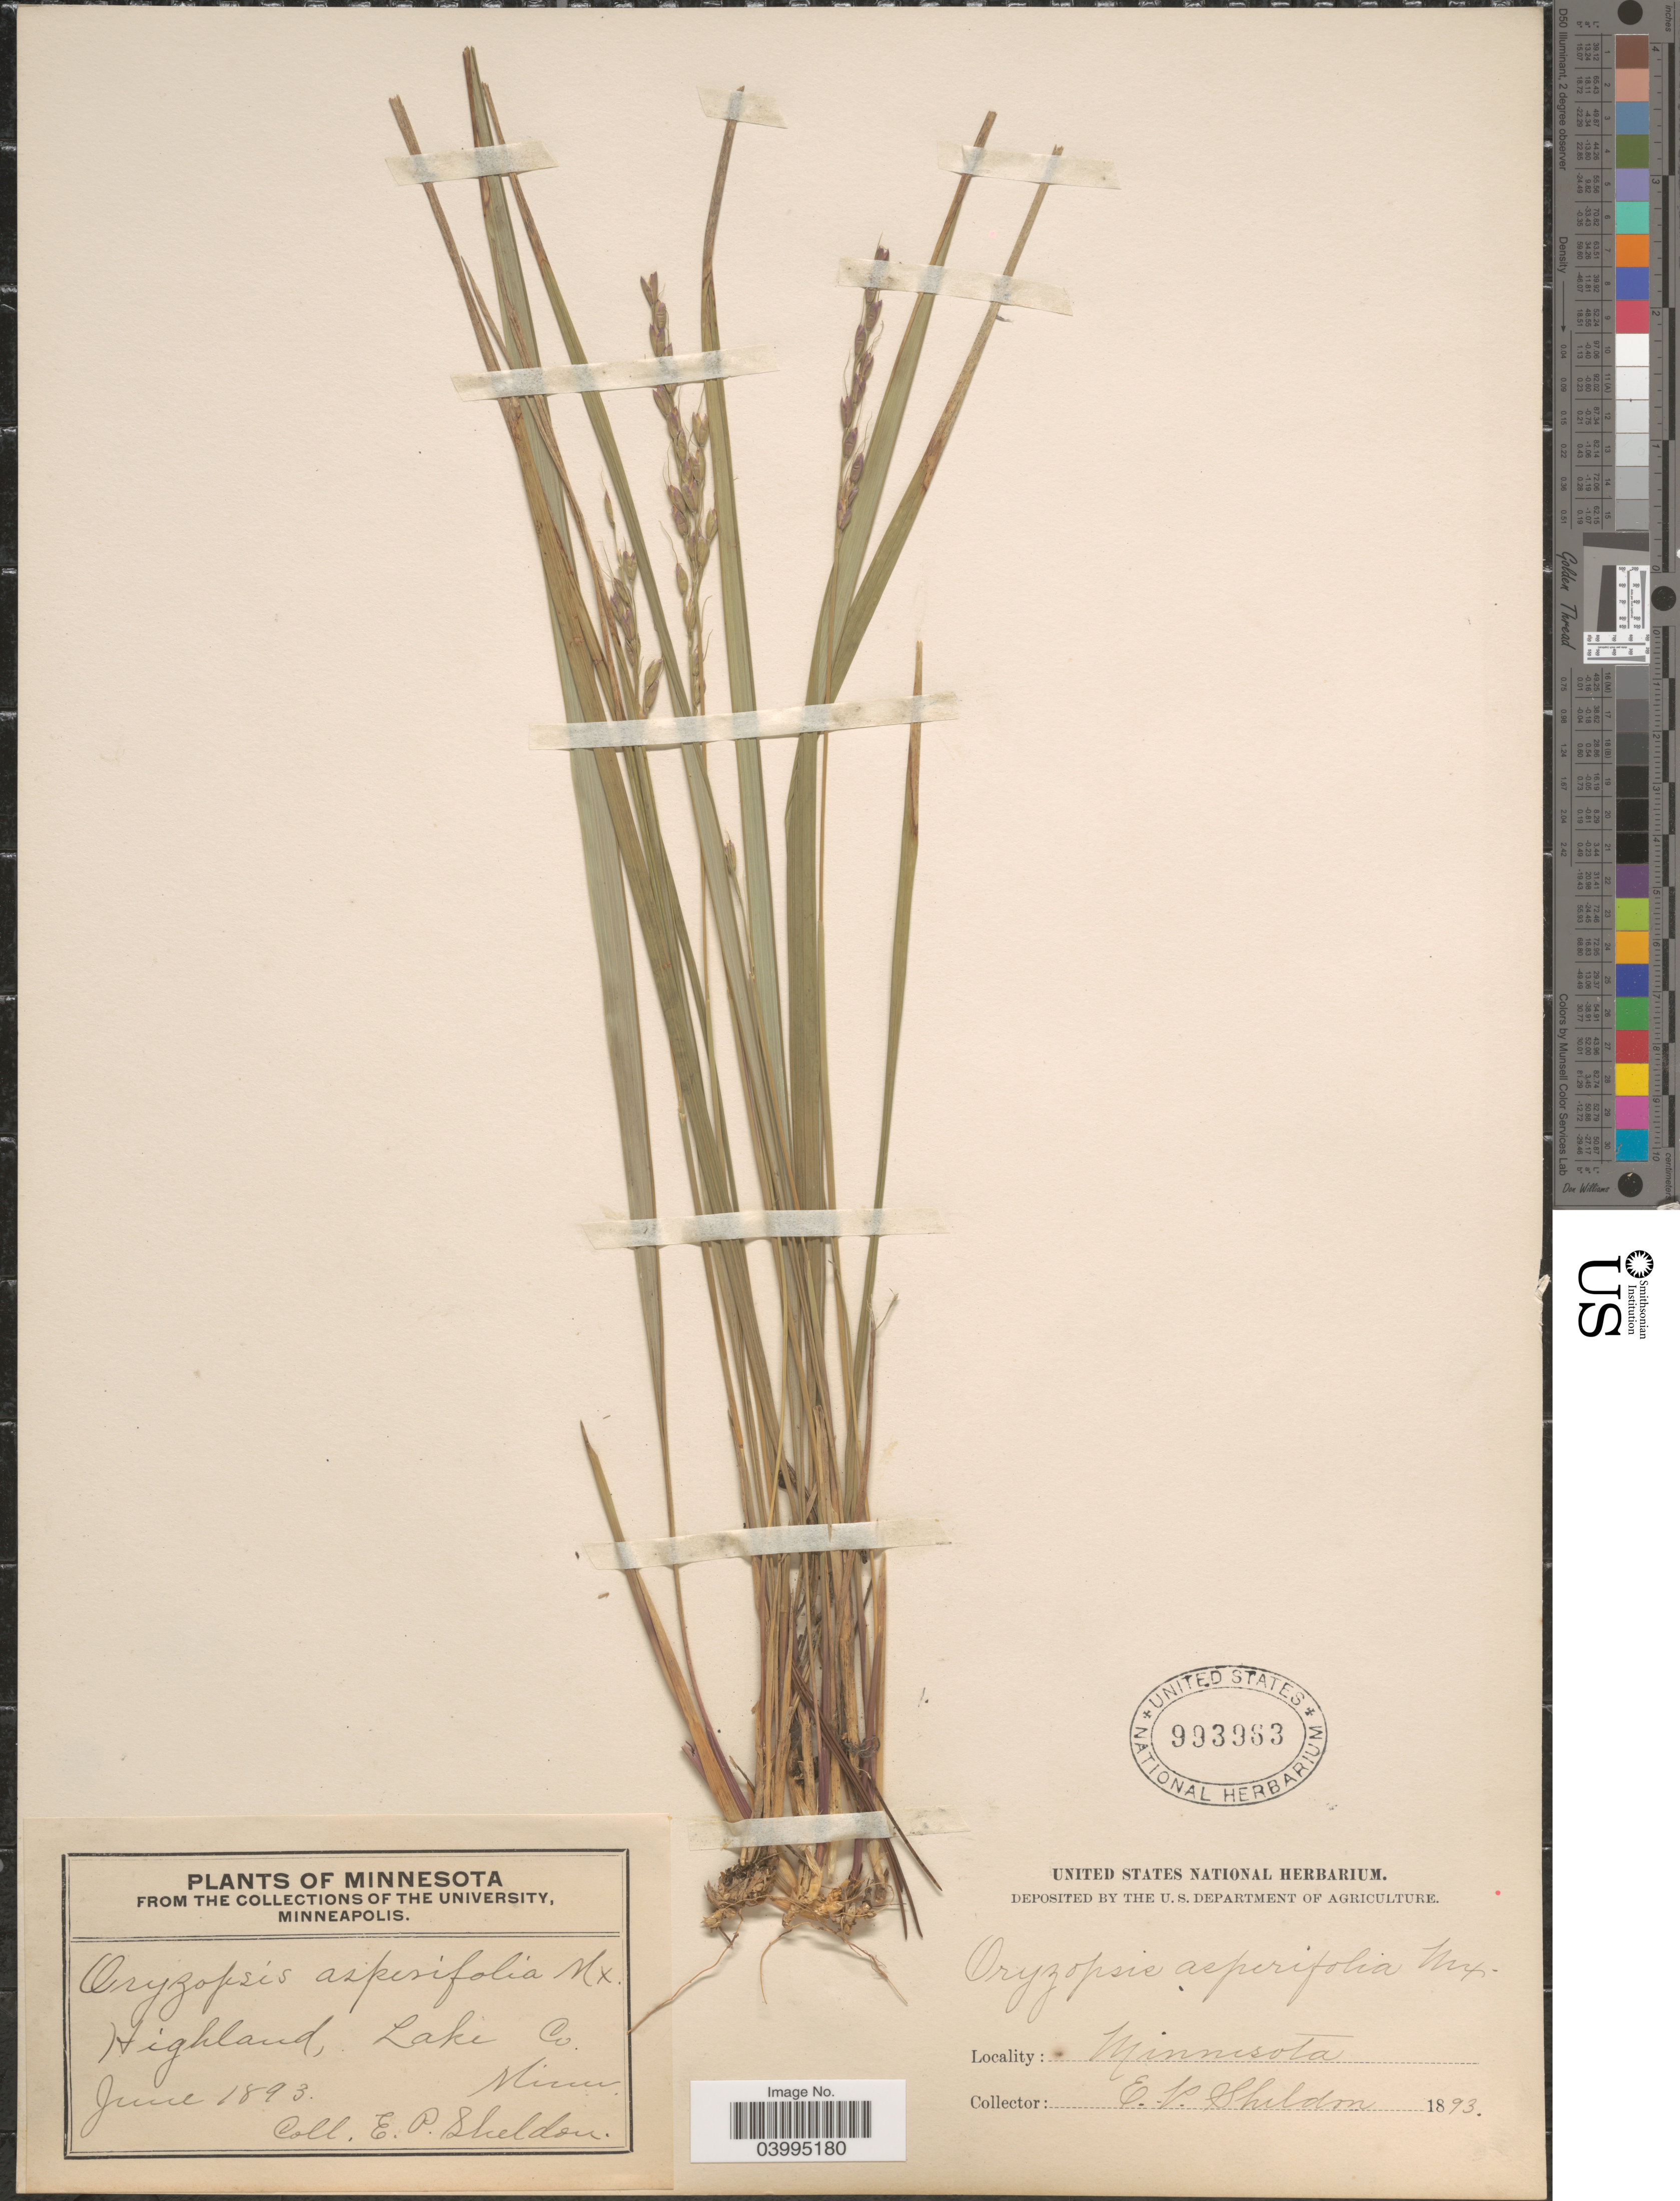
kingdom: Plantae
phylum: Tracheophyta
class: Liliopsida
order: Poales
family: Poaceae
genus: Oryzopsis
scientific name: Oryzopsis asperifolia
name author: Michx.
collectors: E. P. Sheldon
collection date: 1893-06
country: United States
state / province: Minnesota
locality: Highland. Lake Co.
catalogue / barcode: US 993963